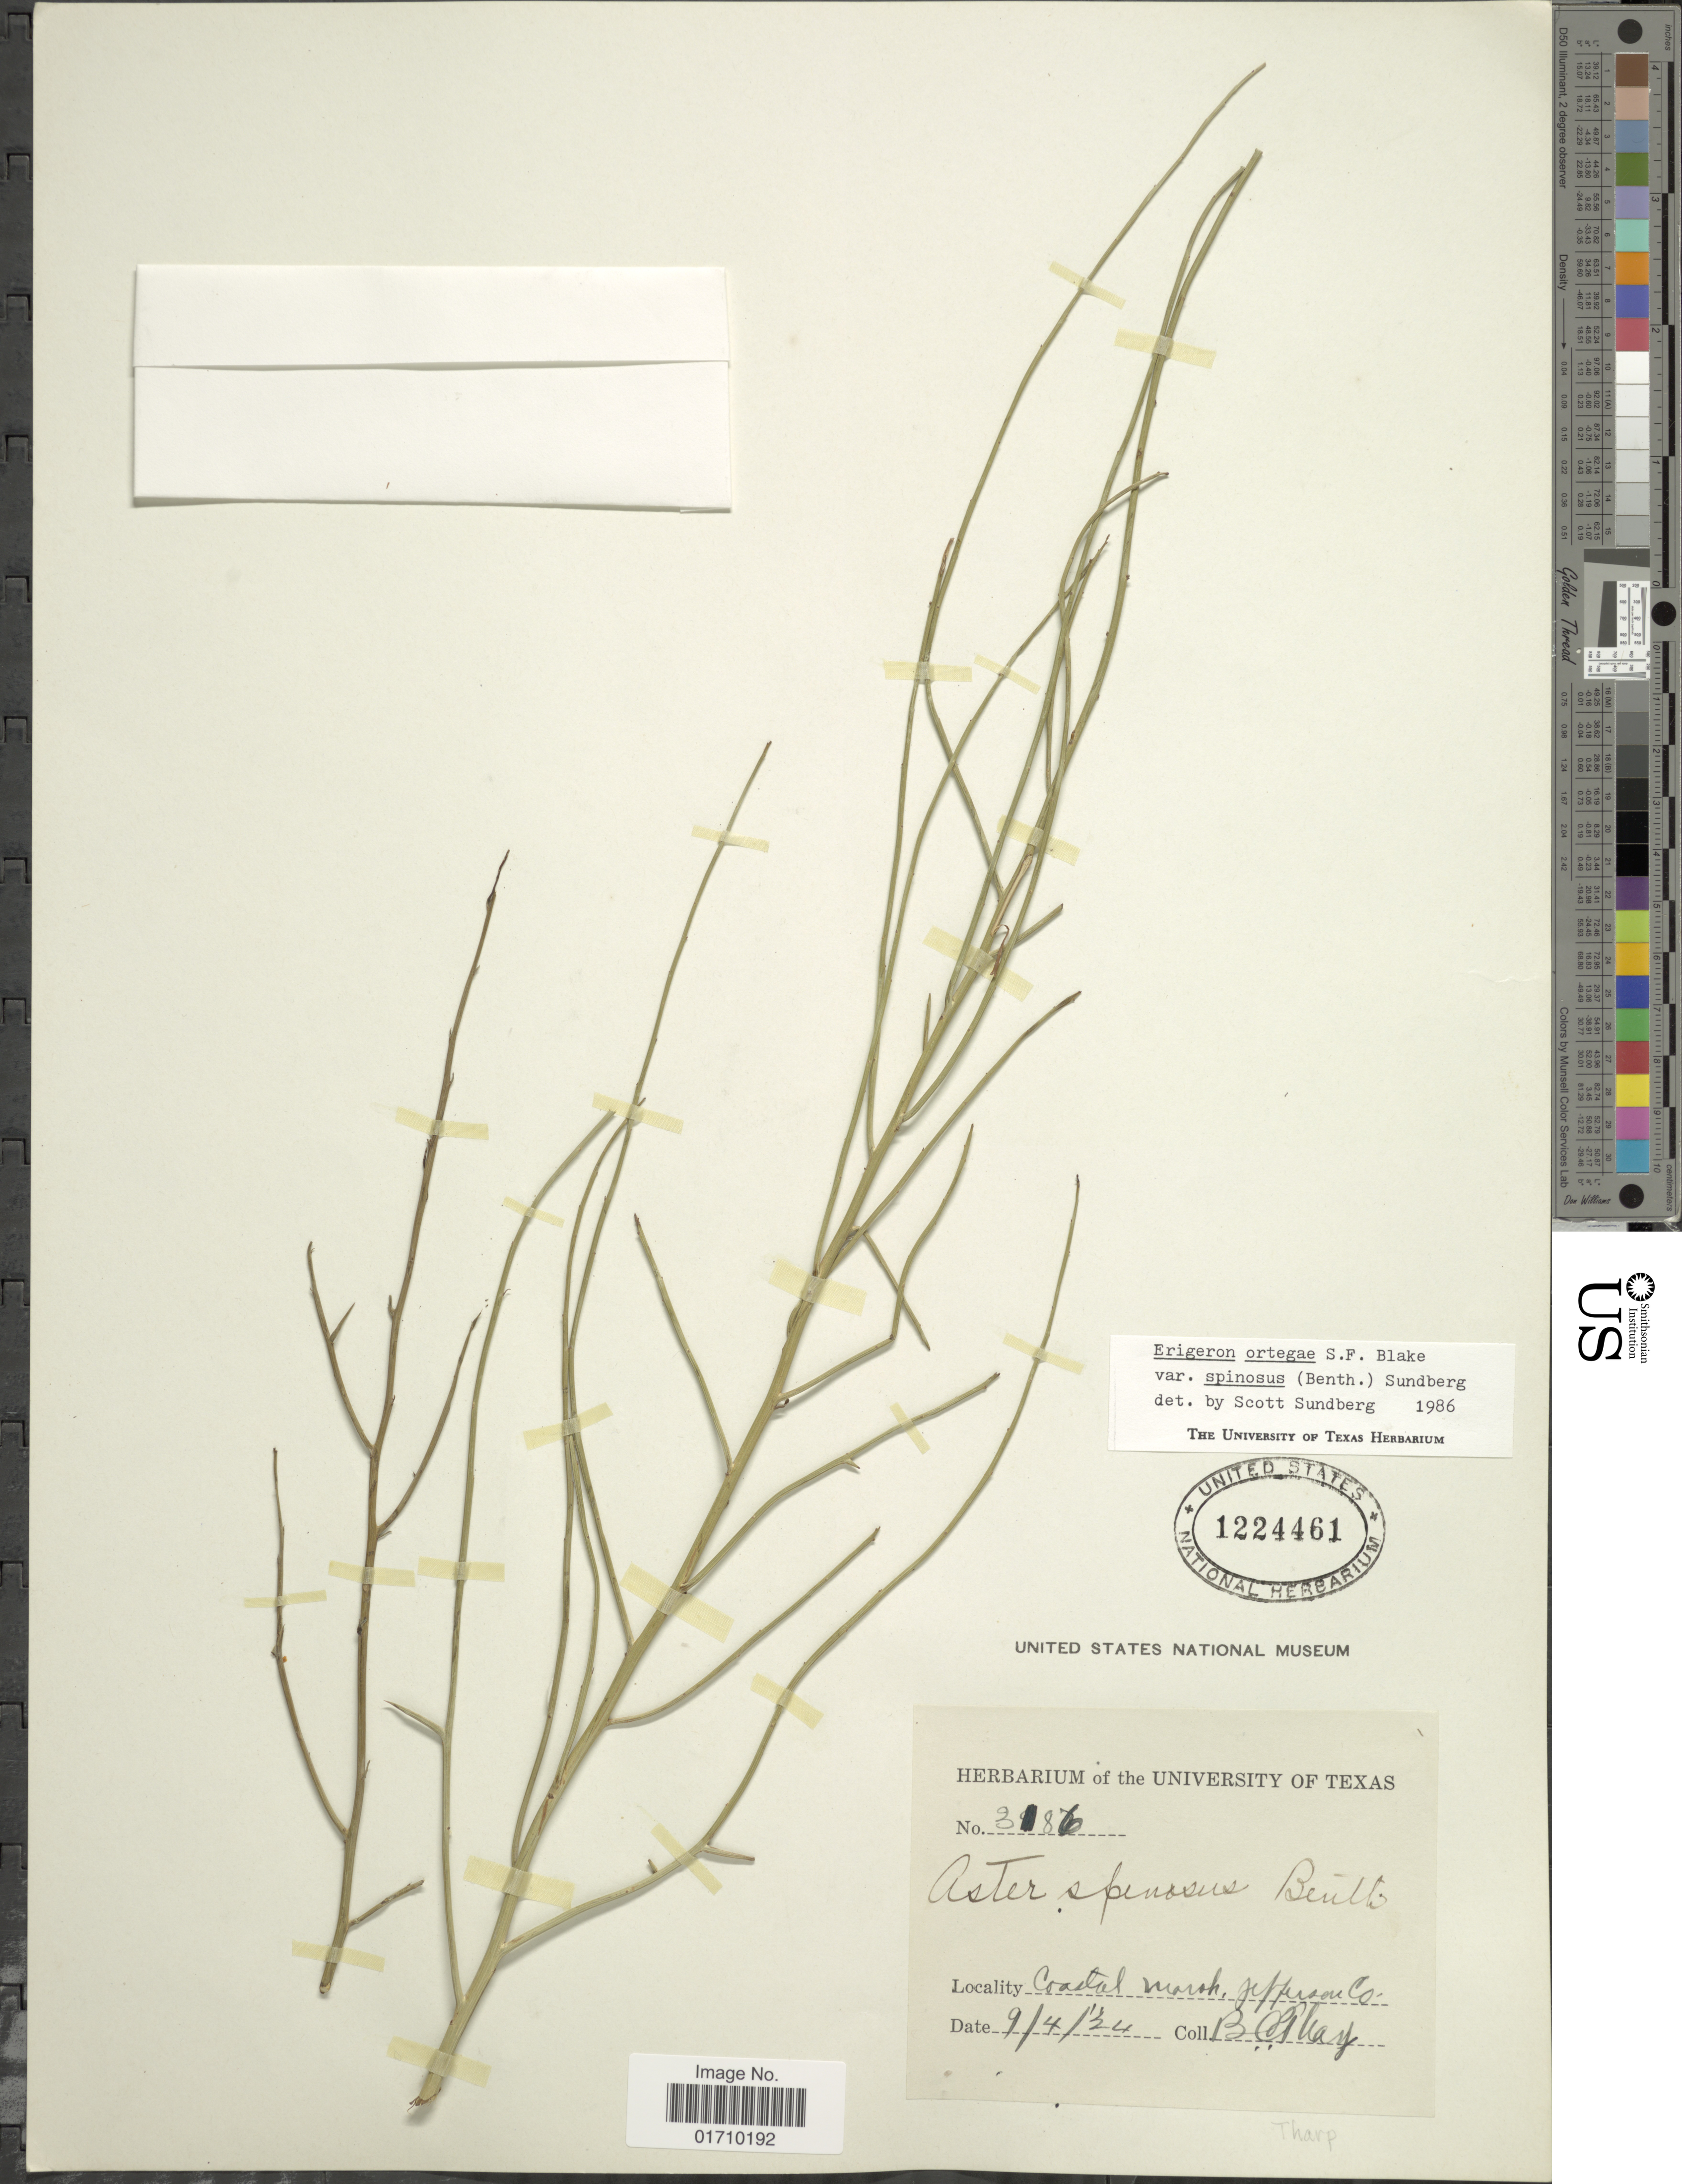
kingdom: Plantae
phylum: Tracheophyta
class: Magnoliopsida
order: Asterales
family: Asteraceae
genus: Chloracantha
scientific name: Chloracantha spinosa var. spinosa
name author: (Benth.) G.L. Nesom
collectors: B. C. Tharp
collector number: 3186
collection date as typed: Transcribed d/m/y: 4/9/24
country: United States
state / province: Texas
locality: Coastal marsh, Jefferson Co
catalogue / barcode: US 1224461